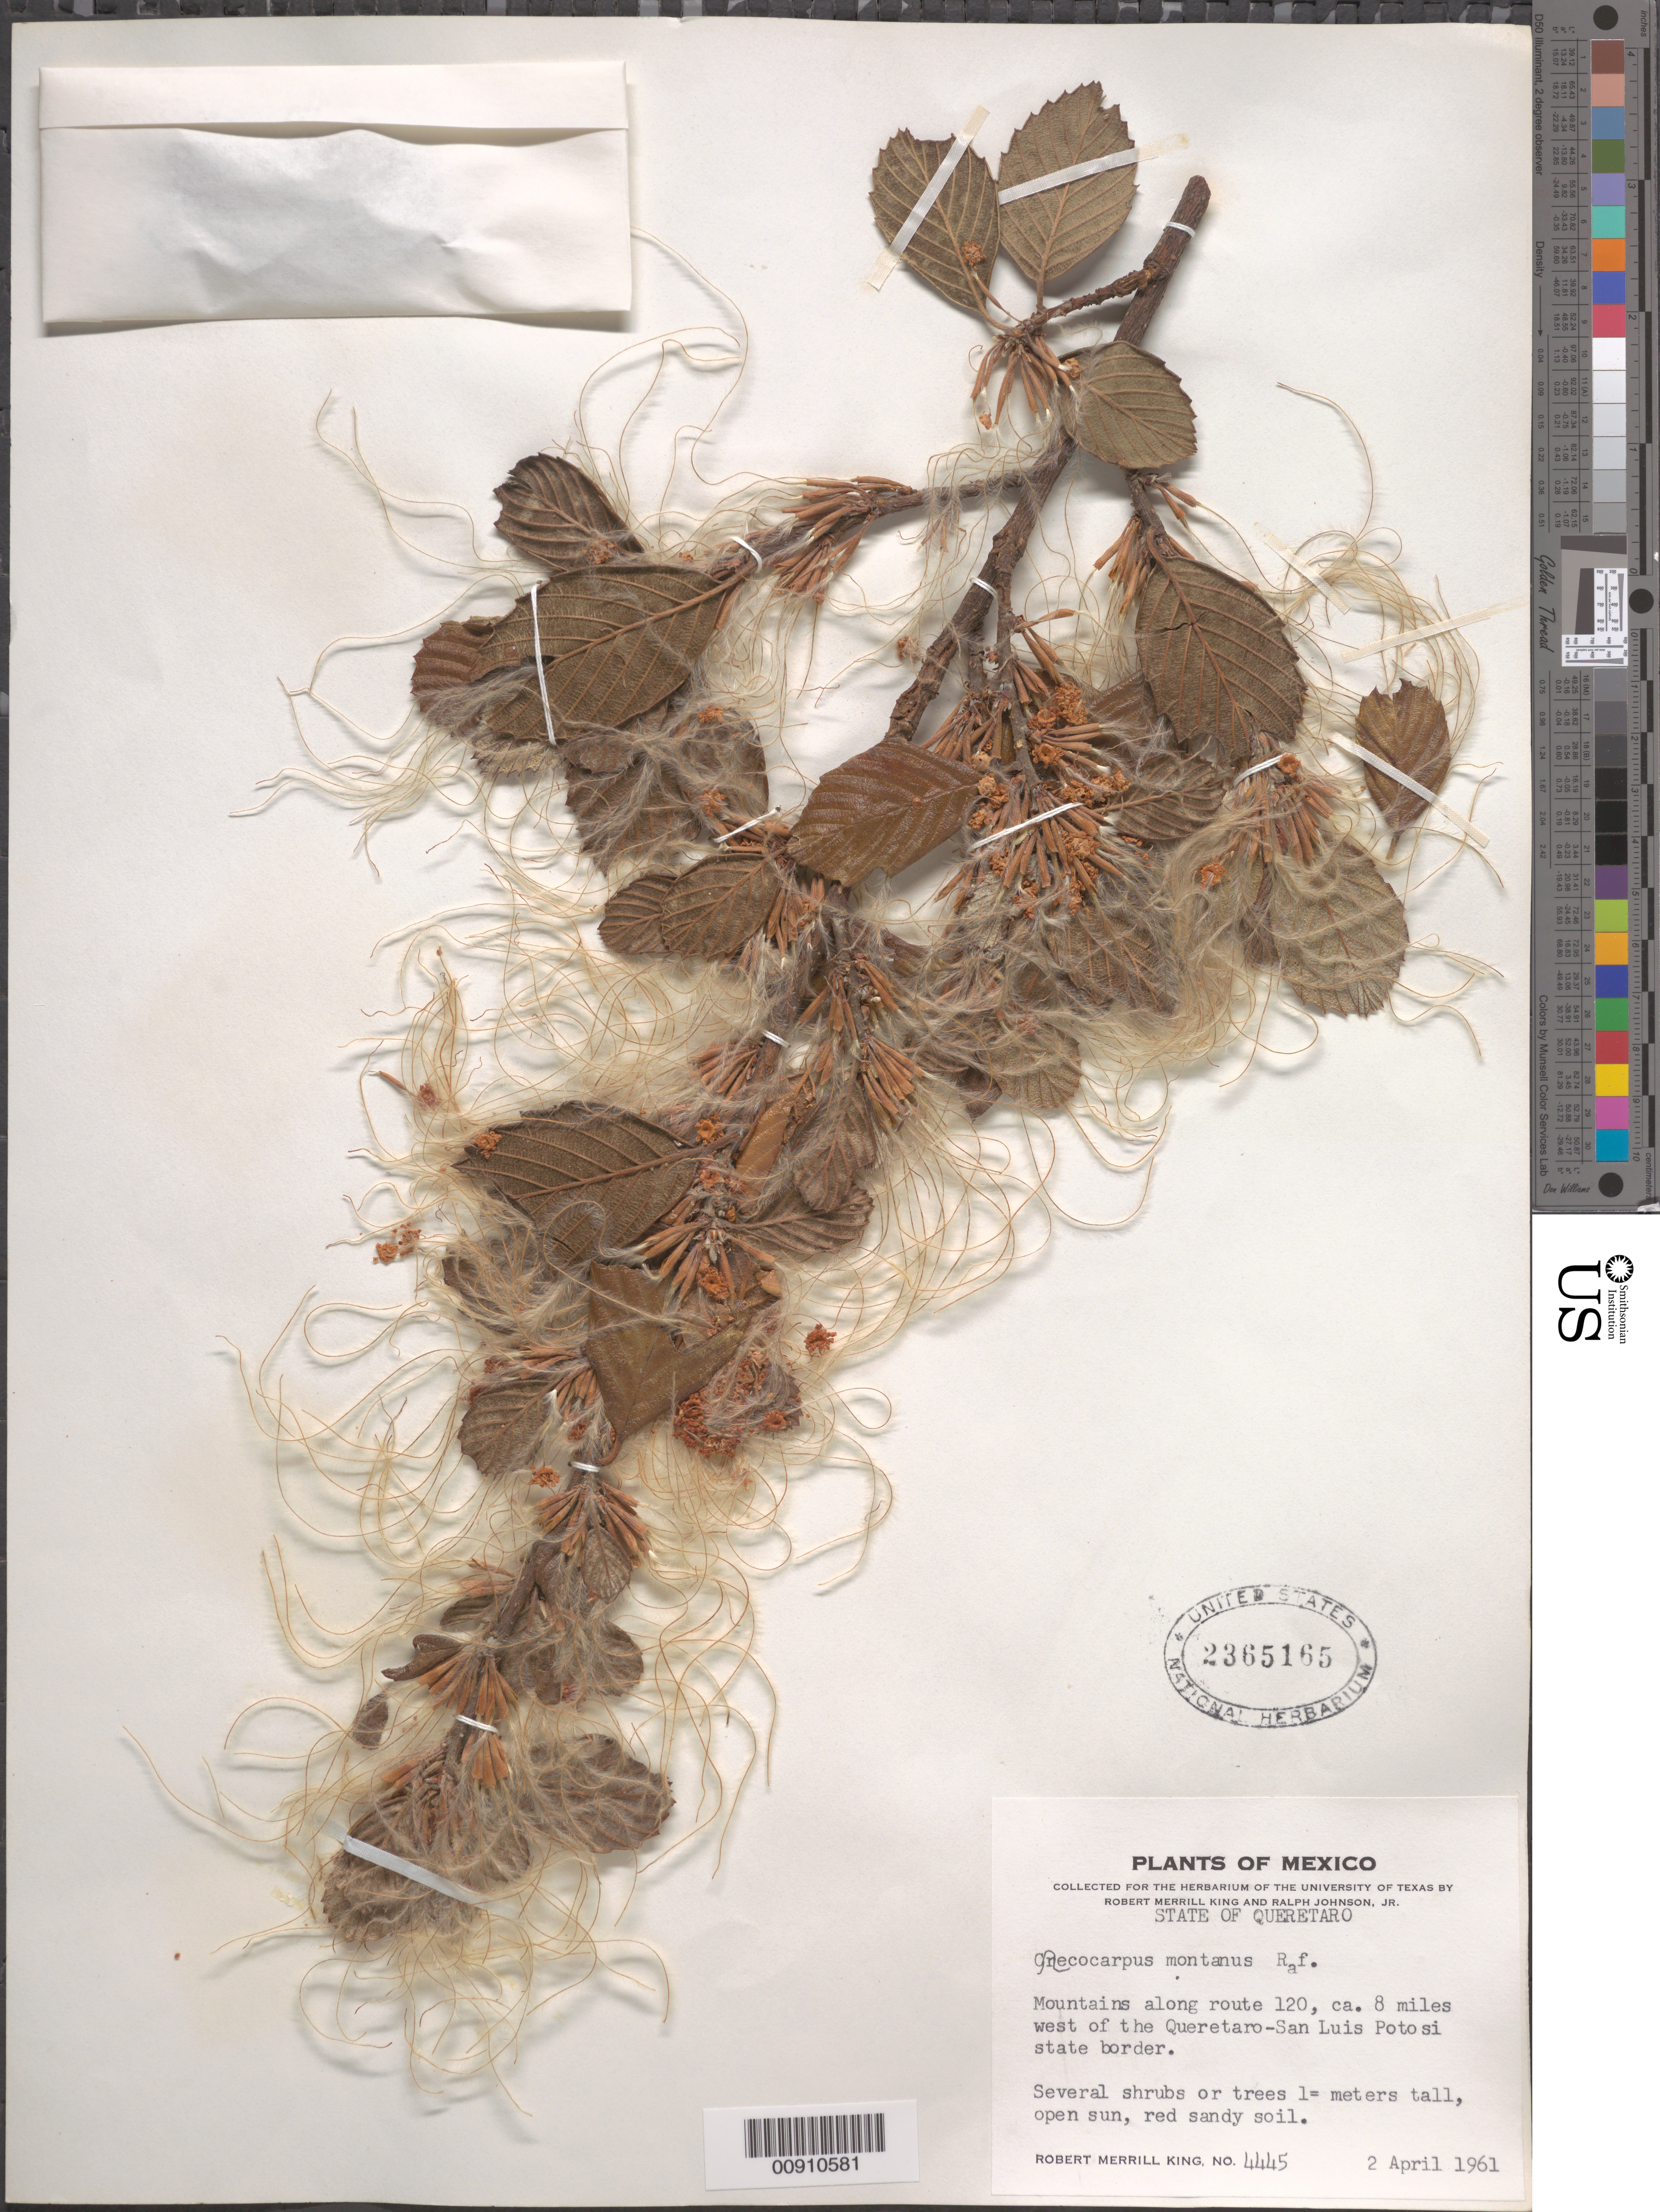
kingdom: Plantae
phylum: Tracheophyta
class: Magnoliopsida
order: Rosales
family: Rosaceae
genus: Cercocarpus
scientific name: Cercocarpus montanus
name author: Raf.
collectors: R. M. King & R. Johnson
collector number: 4445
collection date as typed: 02 Apr 1961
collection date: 1961-04-02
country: Mexico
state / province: Querétaro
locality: Mountains along route 120, ca. 8 miles west of the Querétaro -San Luis Potosí state border.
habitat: Open sun, red sandy soil.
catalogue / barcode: US 2365165